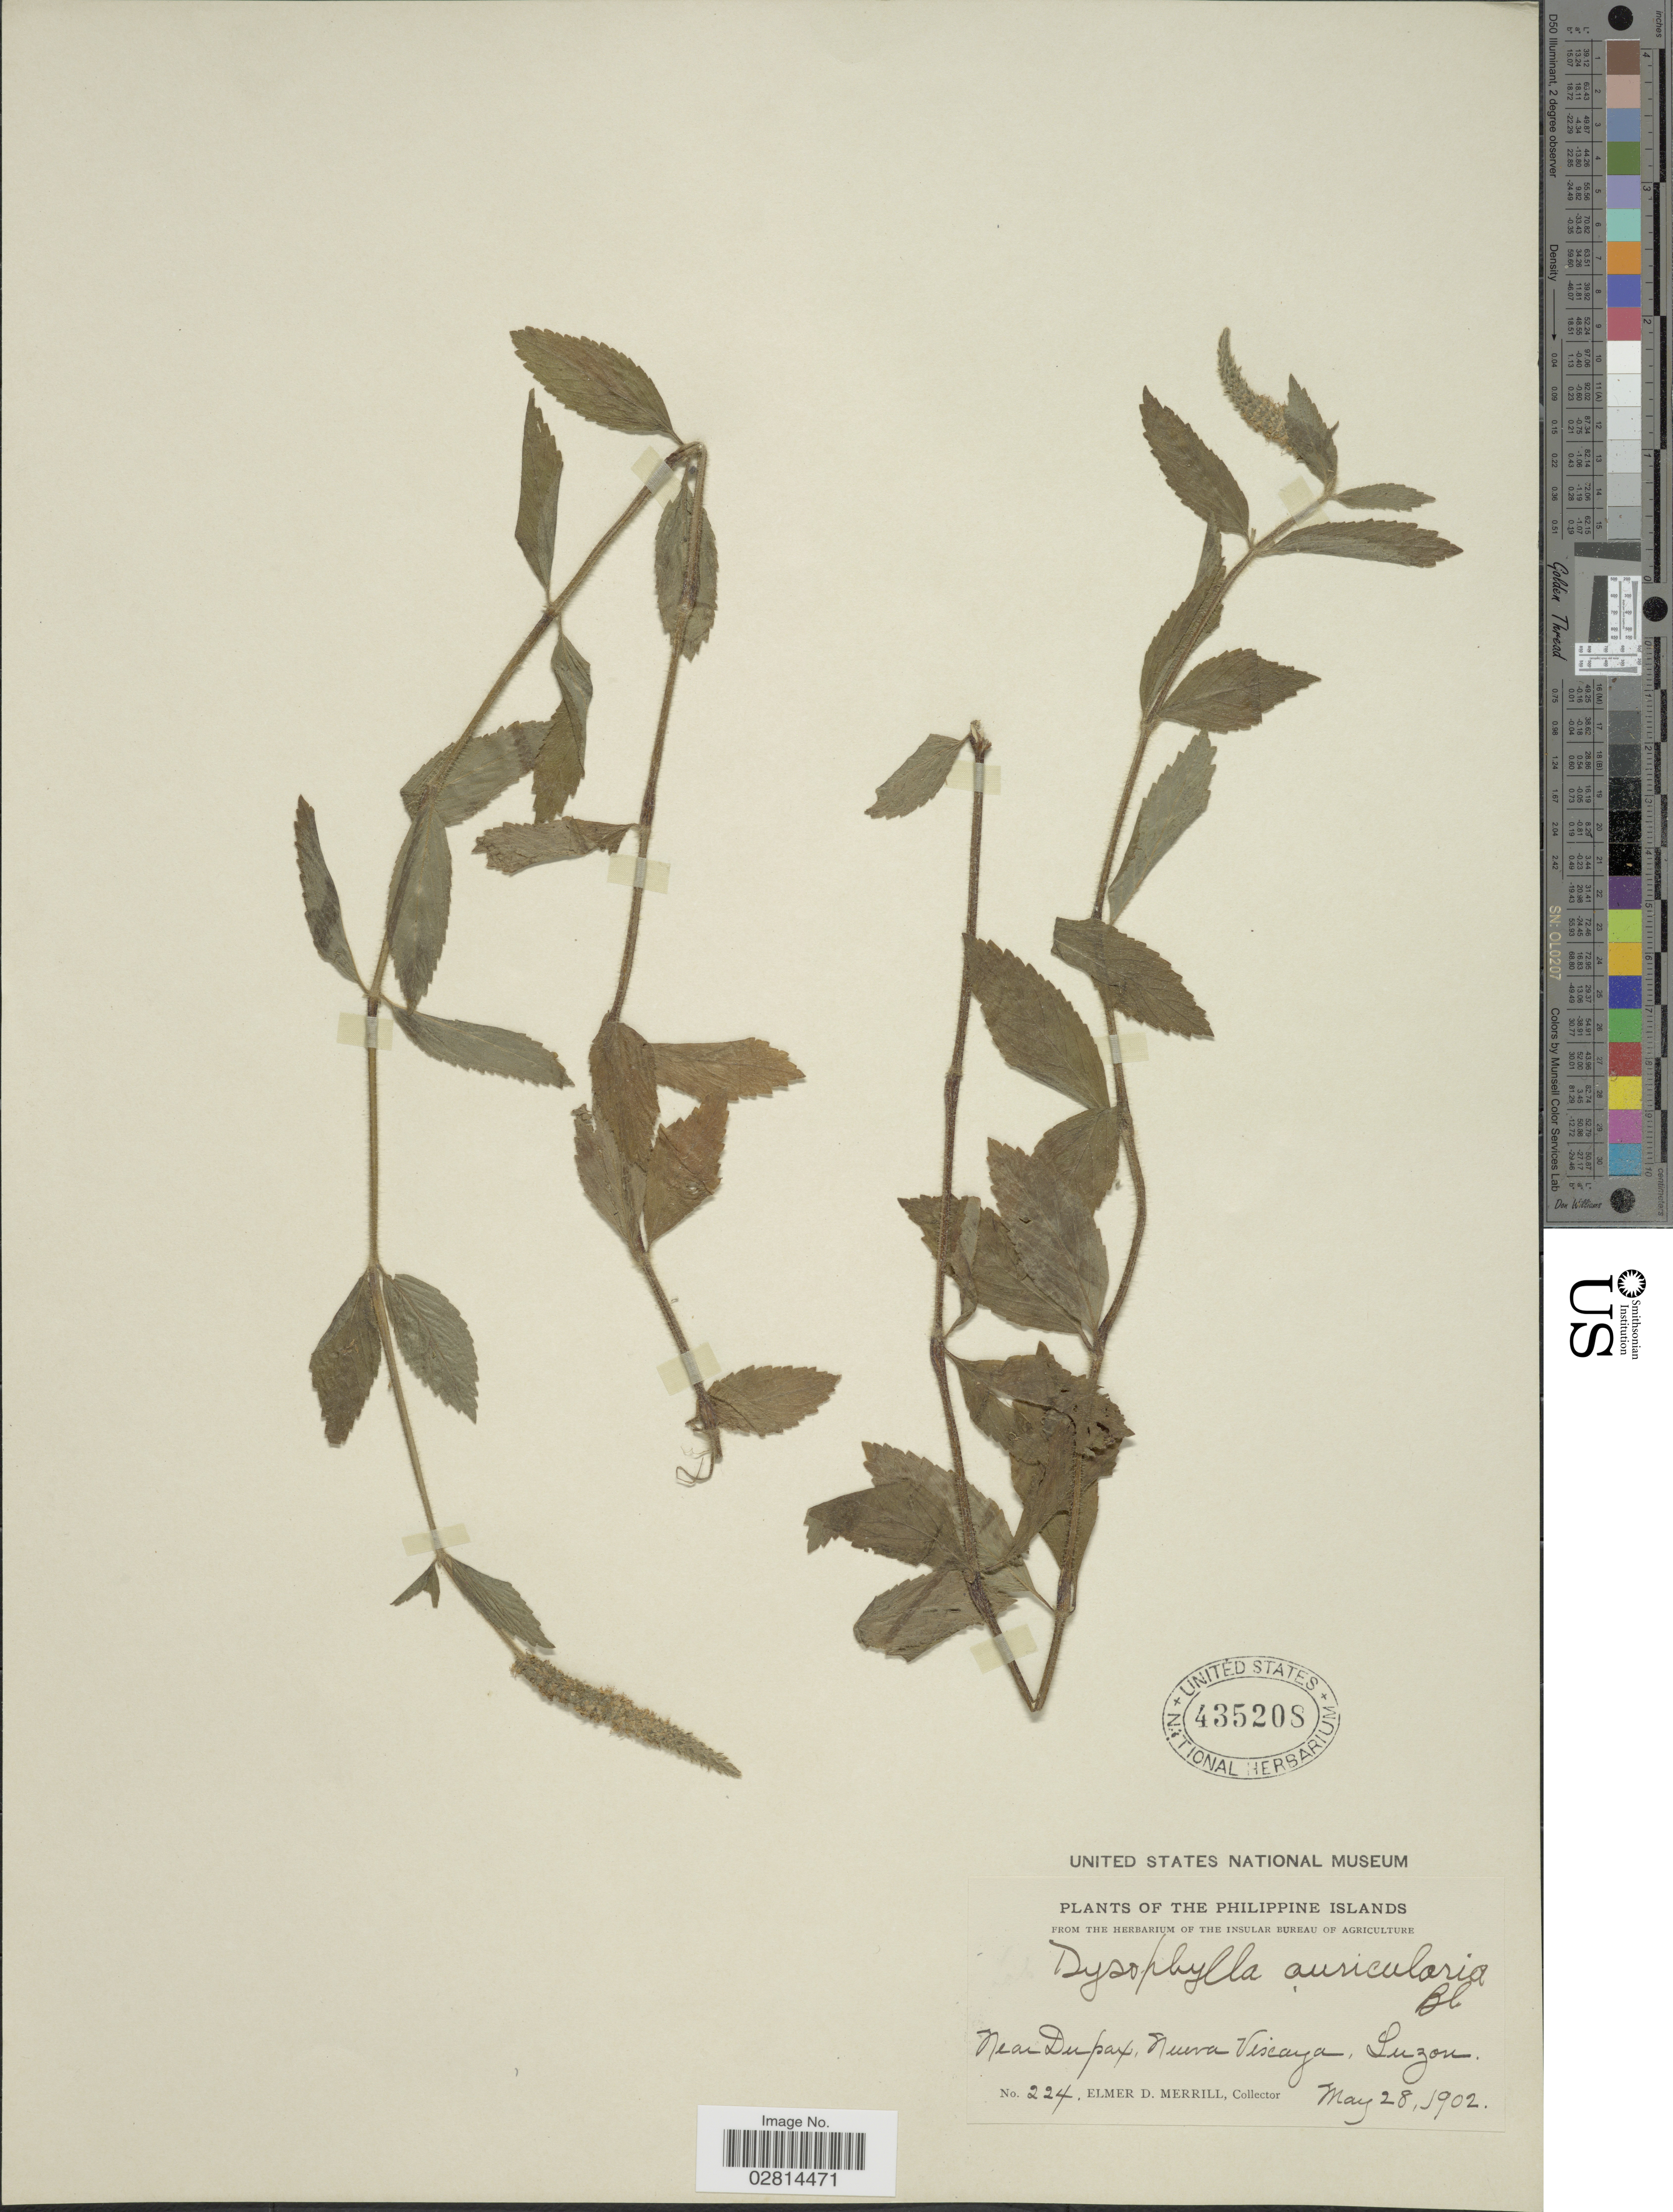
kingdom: Plantae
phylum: Tracheophyta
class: Magnoliopsida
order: Lamiales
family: Lamiaceae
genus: Pogostemon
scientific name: Pogostemon auricularius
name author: (L.) Hassk.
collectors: E. D. Merrill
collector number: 224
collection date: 1902-05-28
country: Philippines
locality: Philippine Islands. Near Dupax. Nueva Viscaya. Luzon.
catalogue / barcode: US 435208